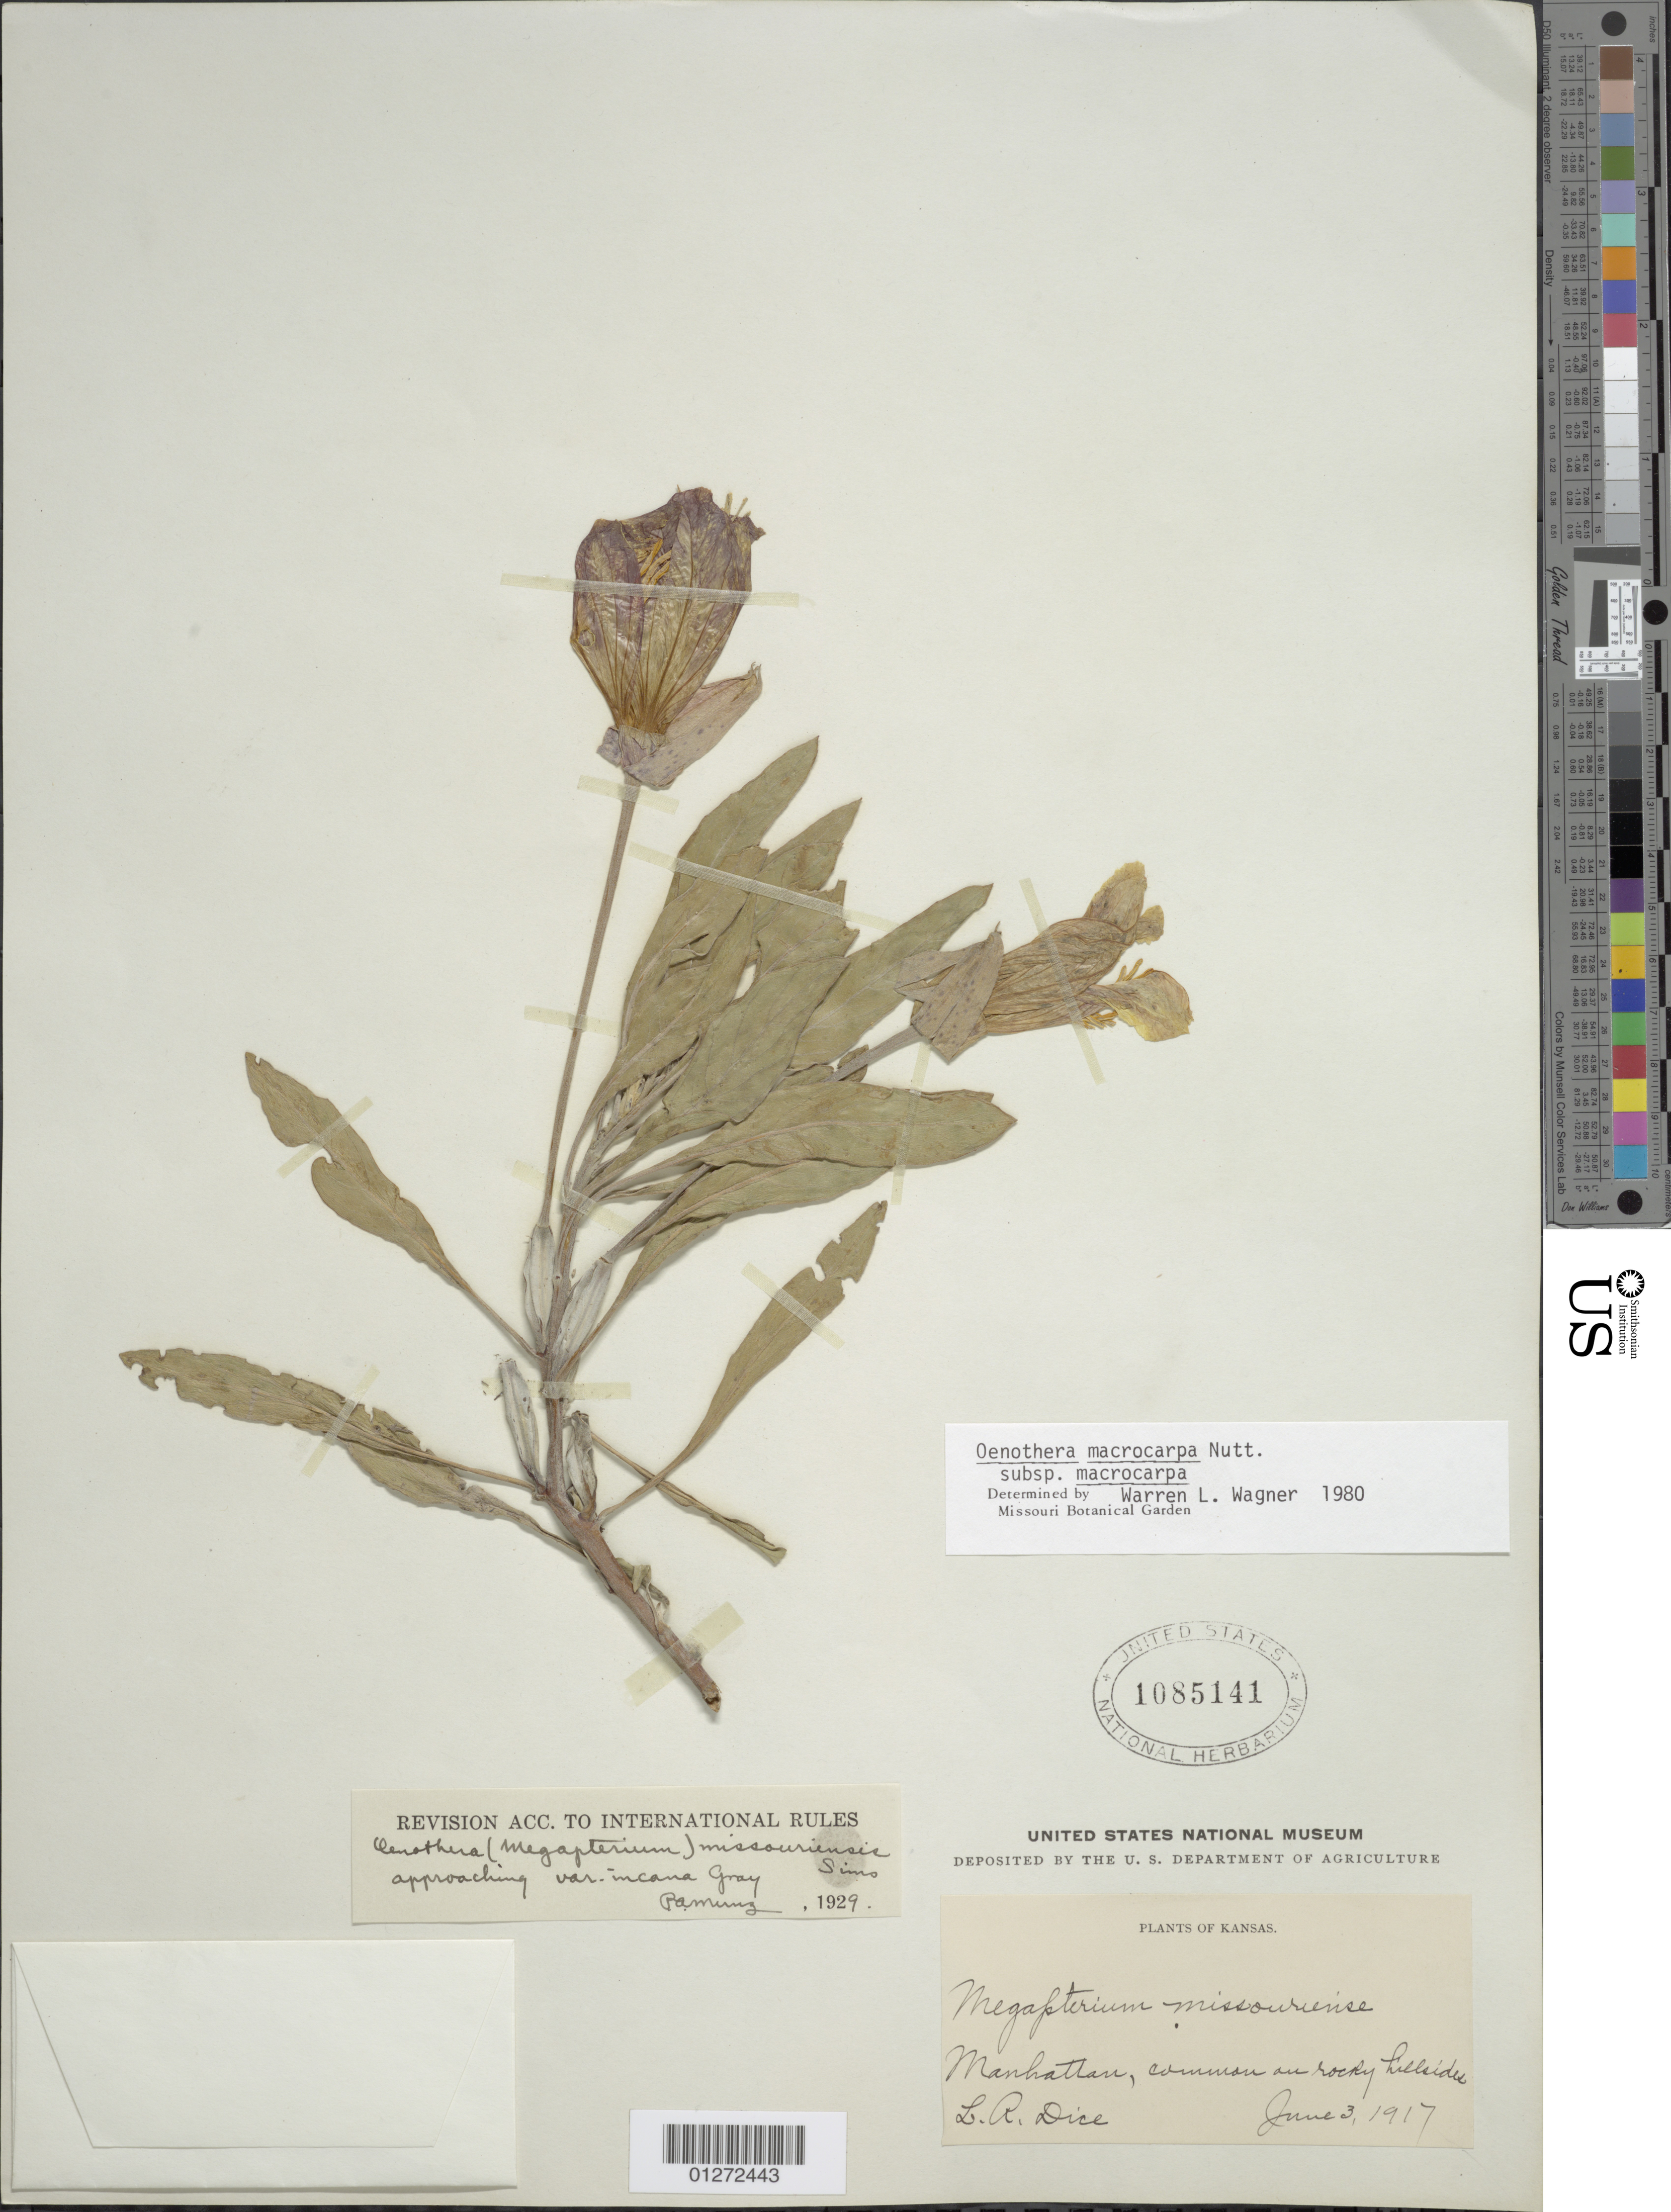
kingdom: Plantae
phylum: Tracheophyta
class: Magnoliopsida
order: Myrtales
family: Onagraceae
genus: Oenothera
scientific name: Oenothera macrocarpa subsp. macrocarpa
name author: Nutt.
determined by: Wagner, W. L., (BOT), Smithsonian Institution - National Museum of Natural History (UNITED STATES)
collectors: L. Dice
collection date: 1917-06-03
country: United States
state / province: Kansas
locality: Manhattan.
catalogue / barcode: US 1085141